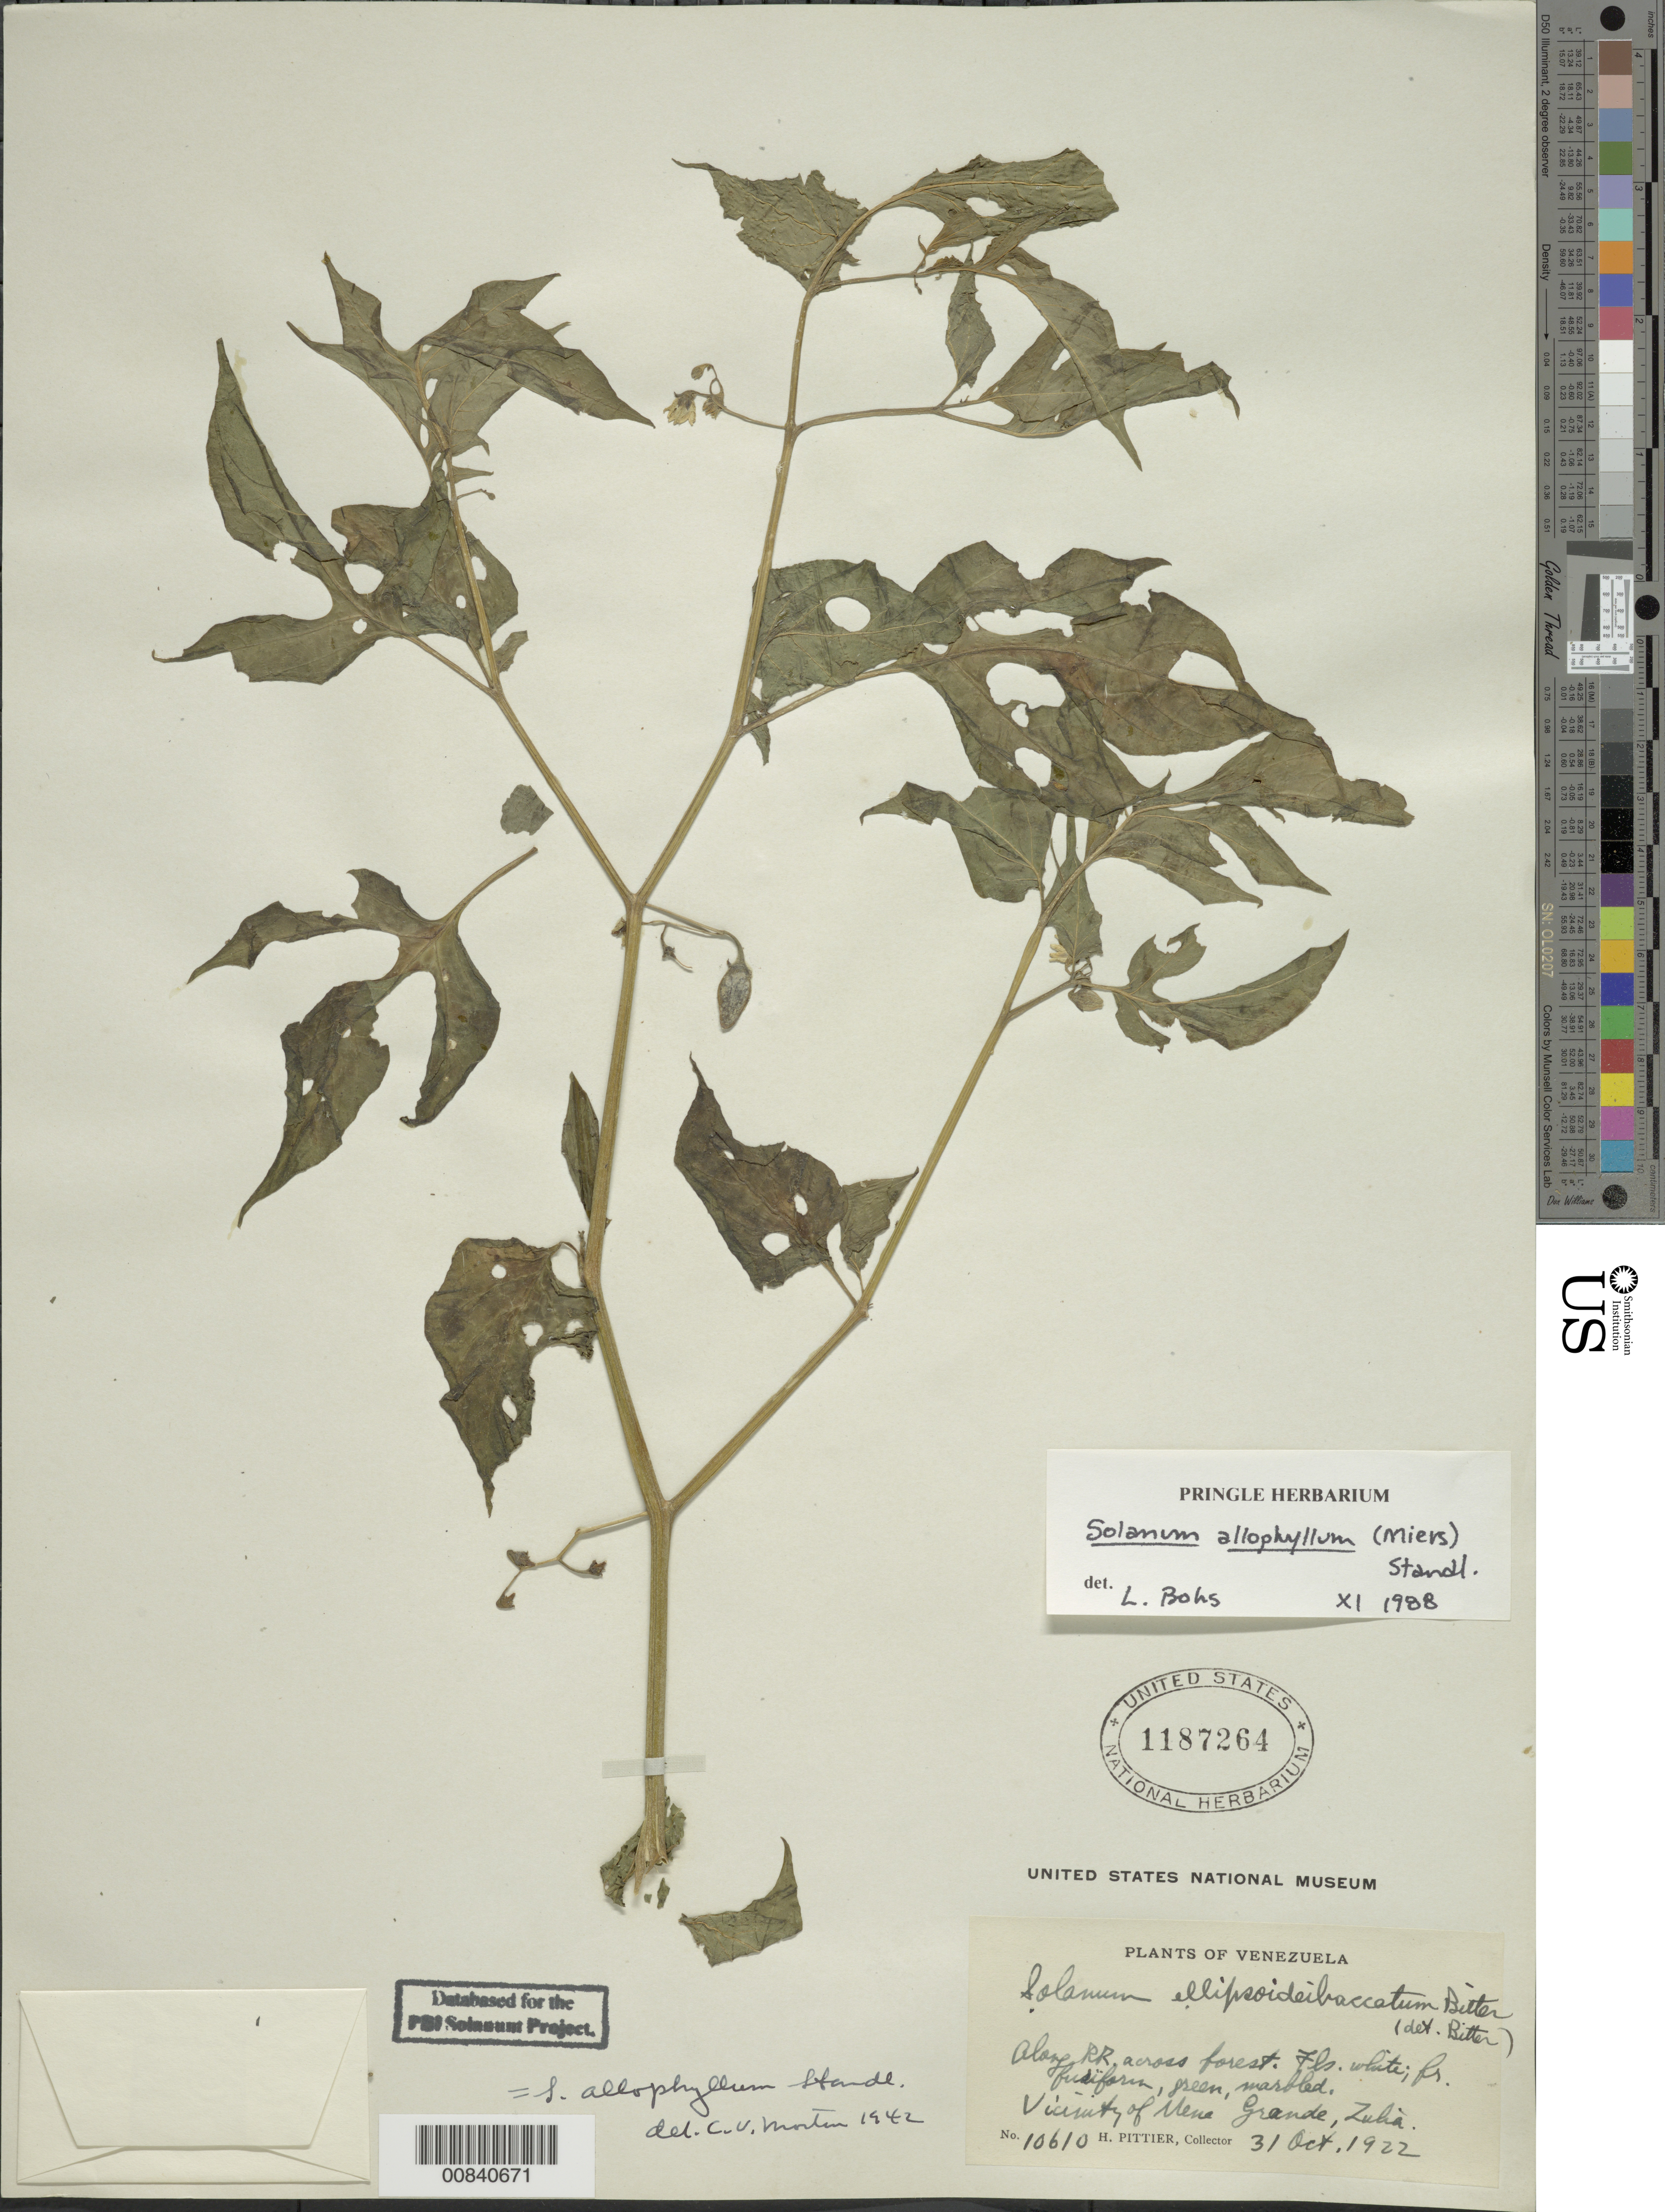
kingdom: Plantae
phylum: Tracheophyta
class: Magnoliopsida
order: Solanales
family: Solanaceae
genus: Solanum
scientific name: Solanum allophyllum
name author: (Miers) Sendtn.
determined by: Bohs, L. A.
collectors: H. F. Pittier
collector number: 10610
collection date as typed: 31 Oct 1922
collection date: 1922-10-31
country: Venezuela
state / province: Zulia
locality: Vicinity of Mena Grande, Zulia.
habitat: Along RR across forest.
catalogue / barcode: US 1187264